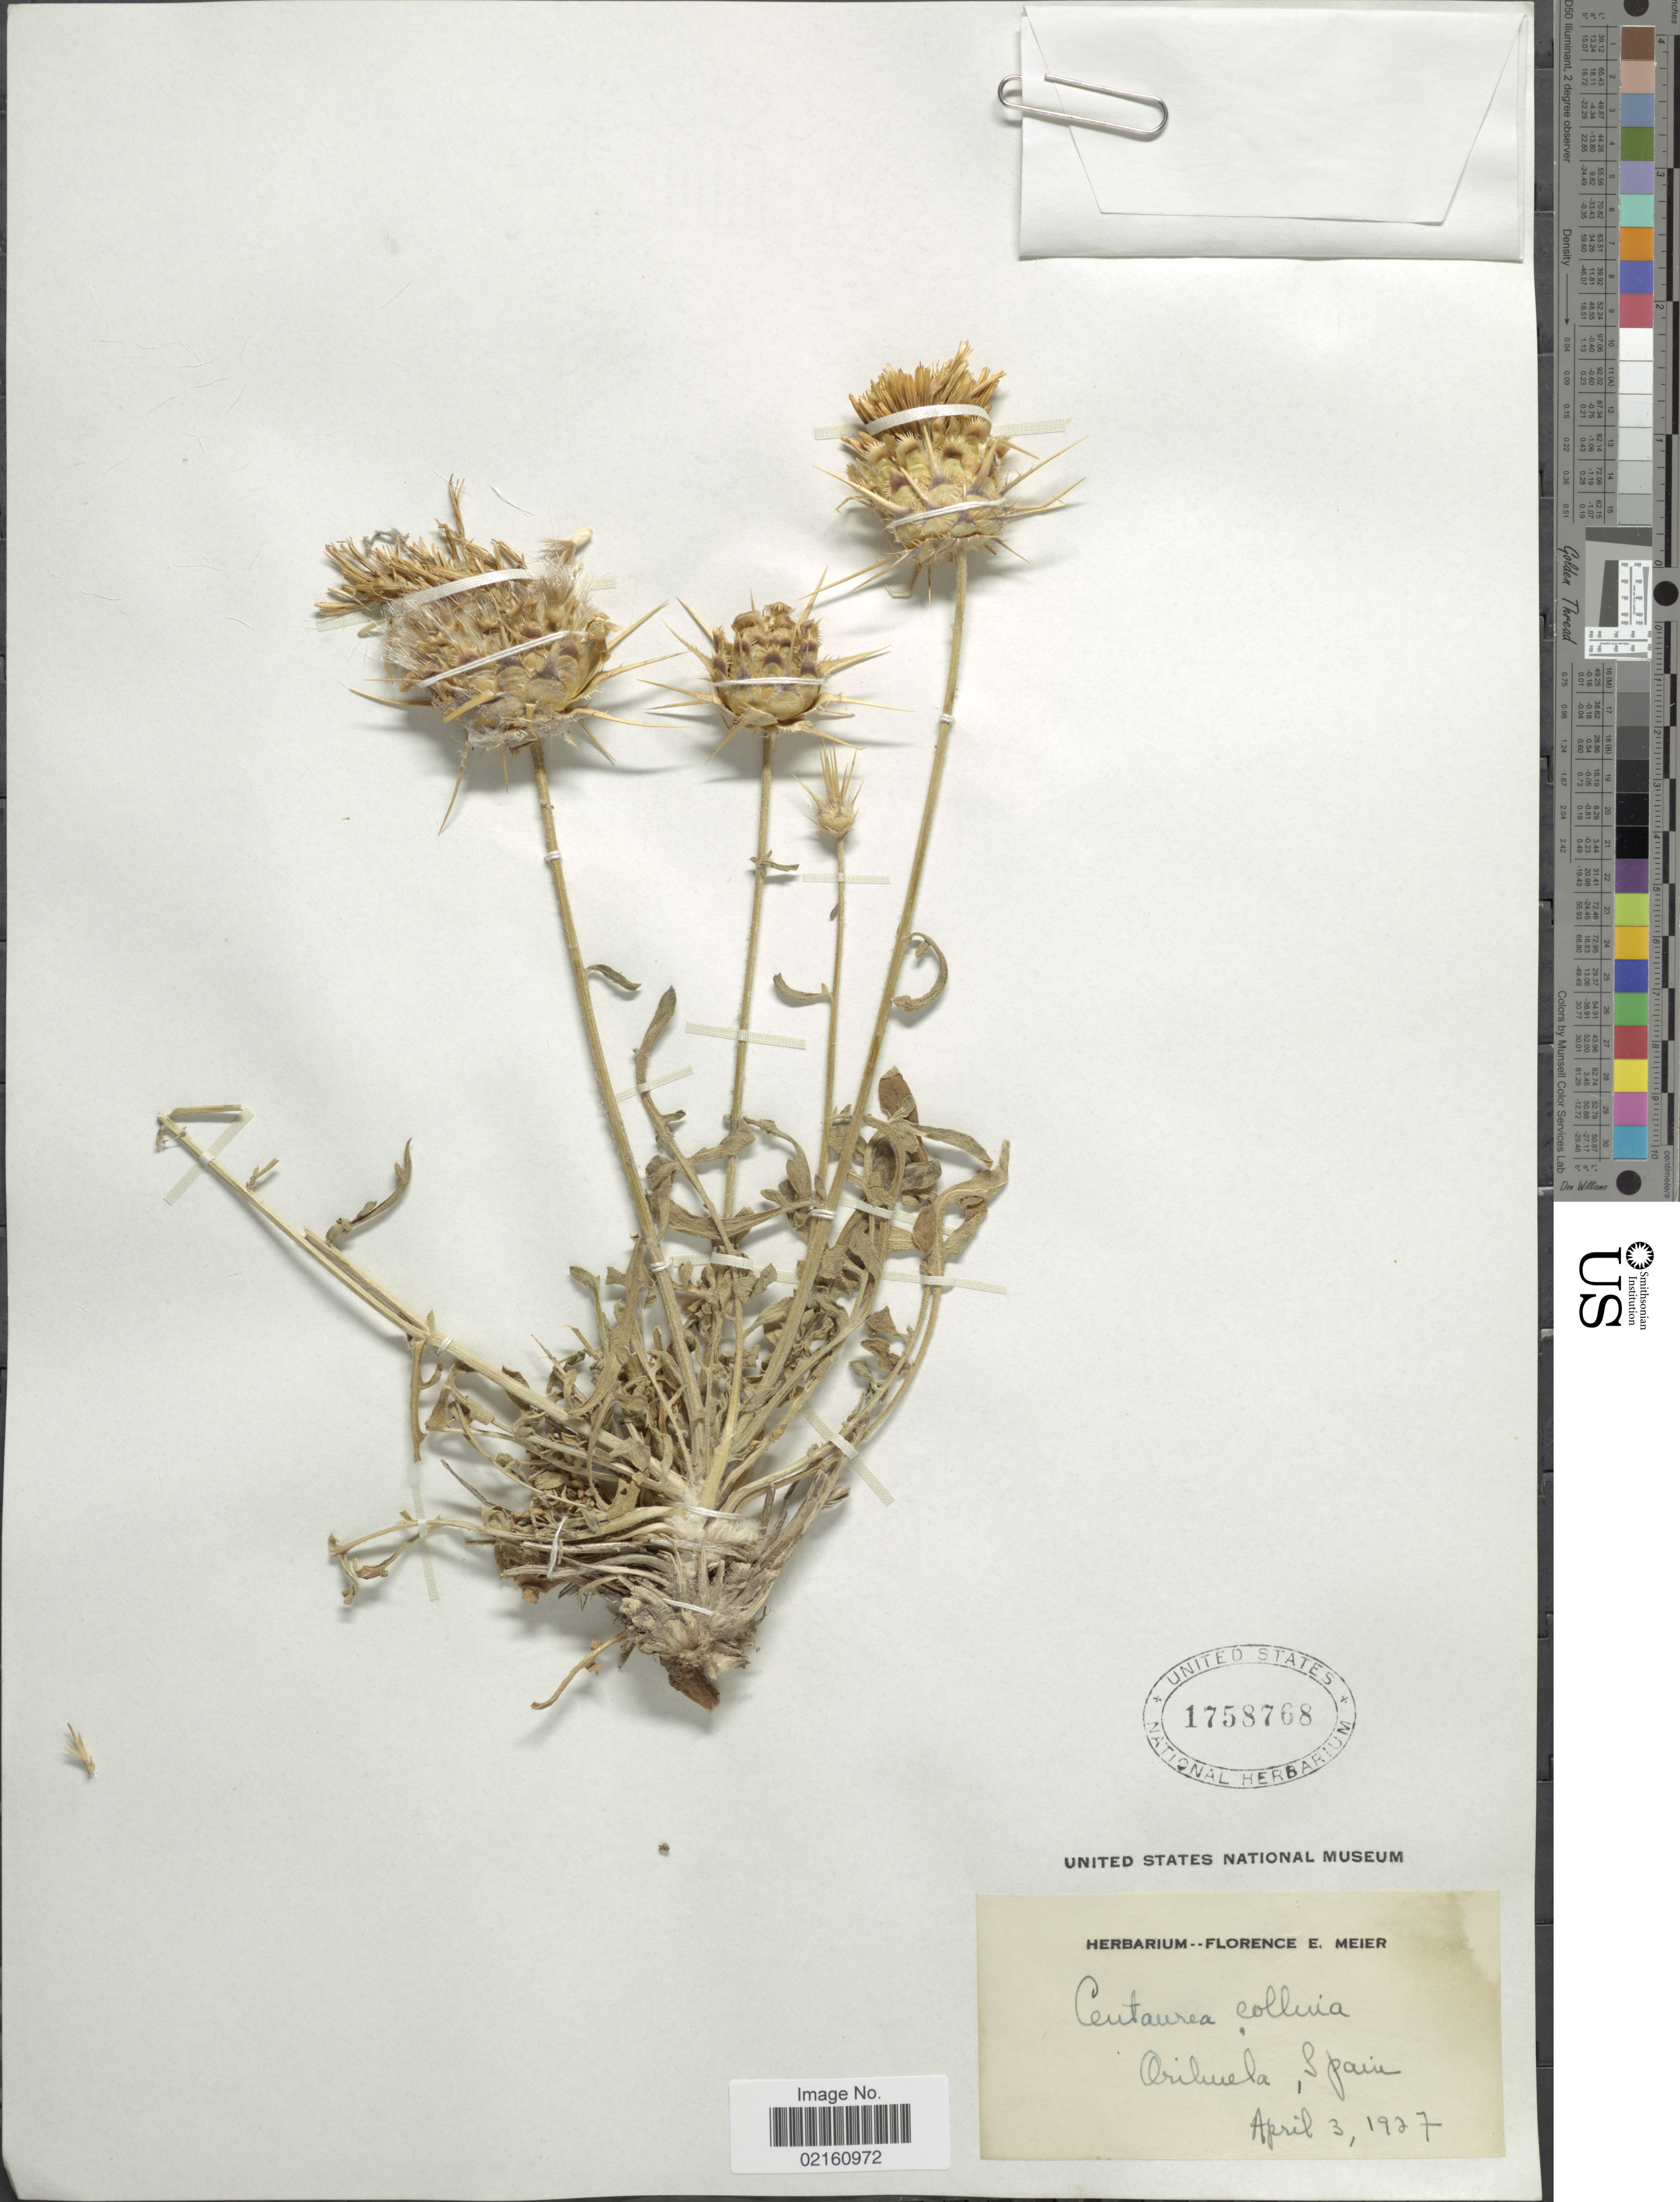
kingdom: Plantae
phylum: Tracheophyta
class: Magnoliopsida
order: Asterales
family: Asteraceae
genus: Centaurea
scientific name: Centaurea collina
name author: L.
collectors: ex herb. Florence E. Meier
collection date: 1927-04-03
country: Spain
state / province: Valenciana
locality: Orihuela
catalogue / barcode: US 1758768